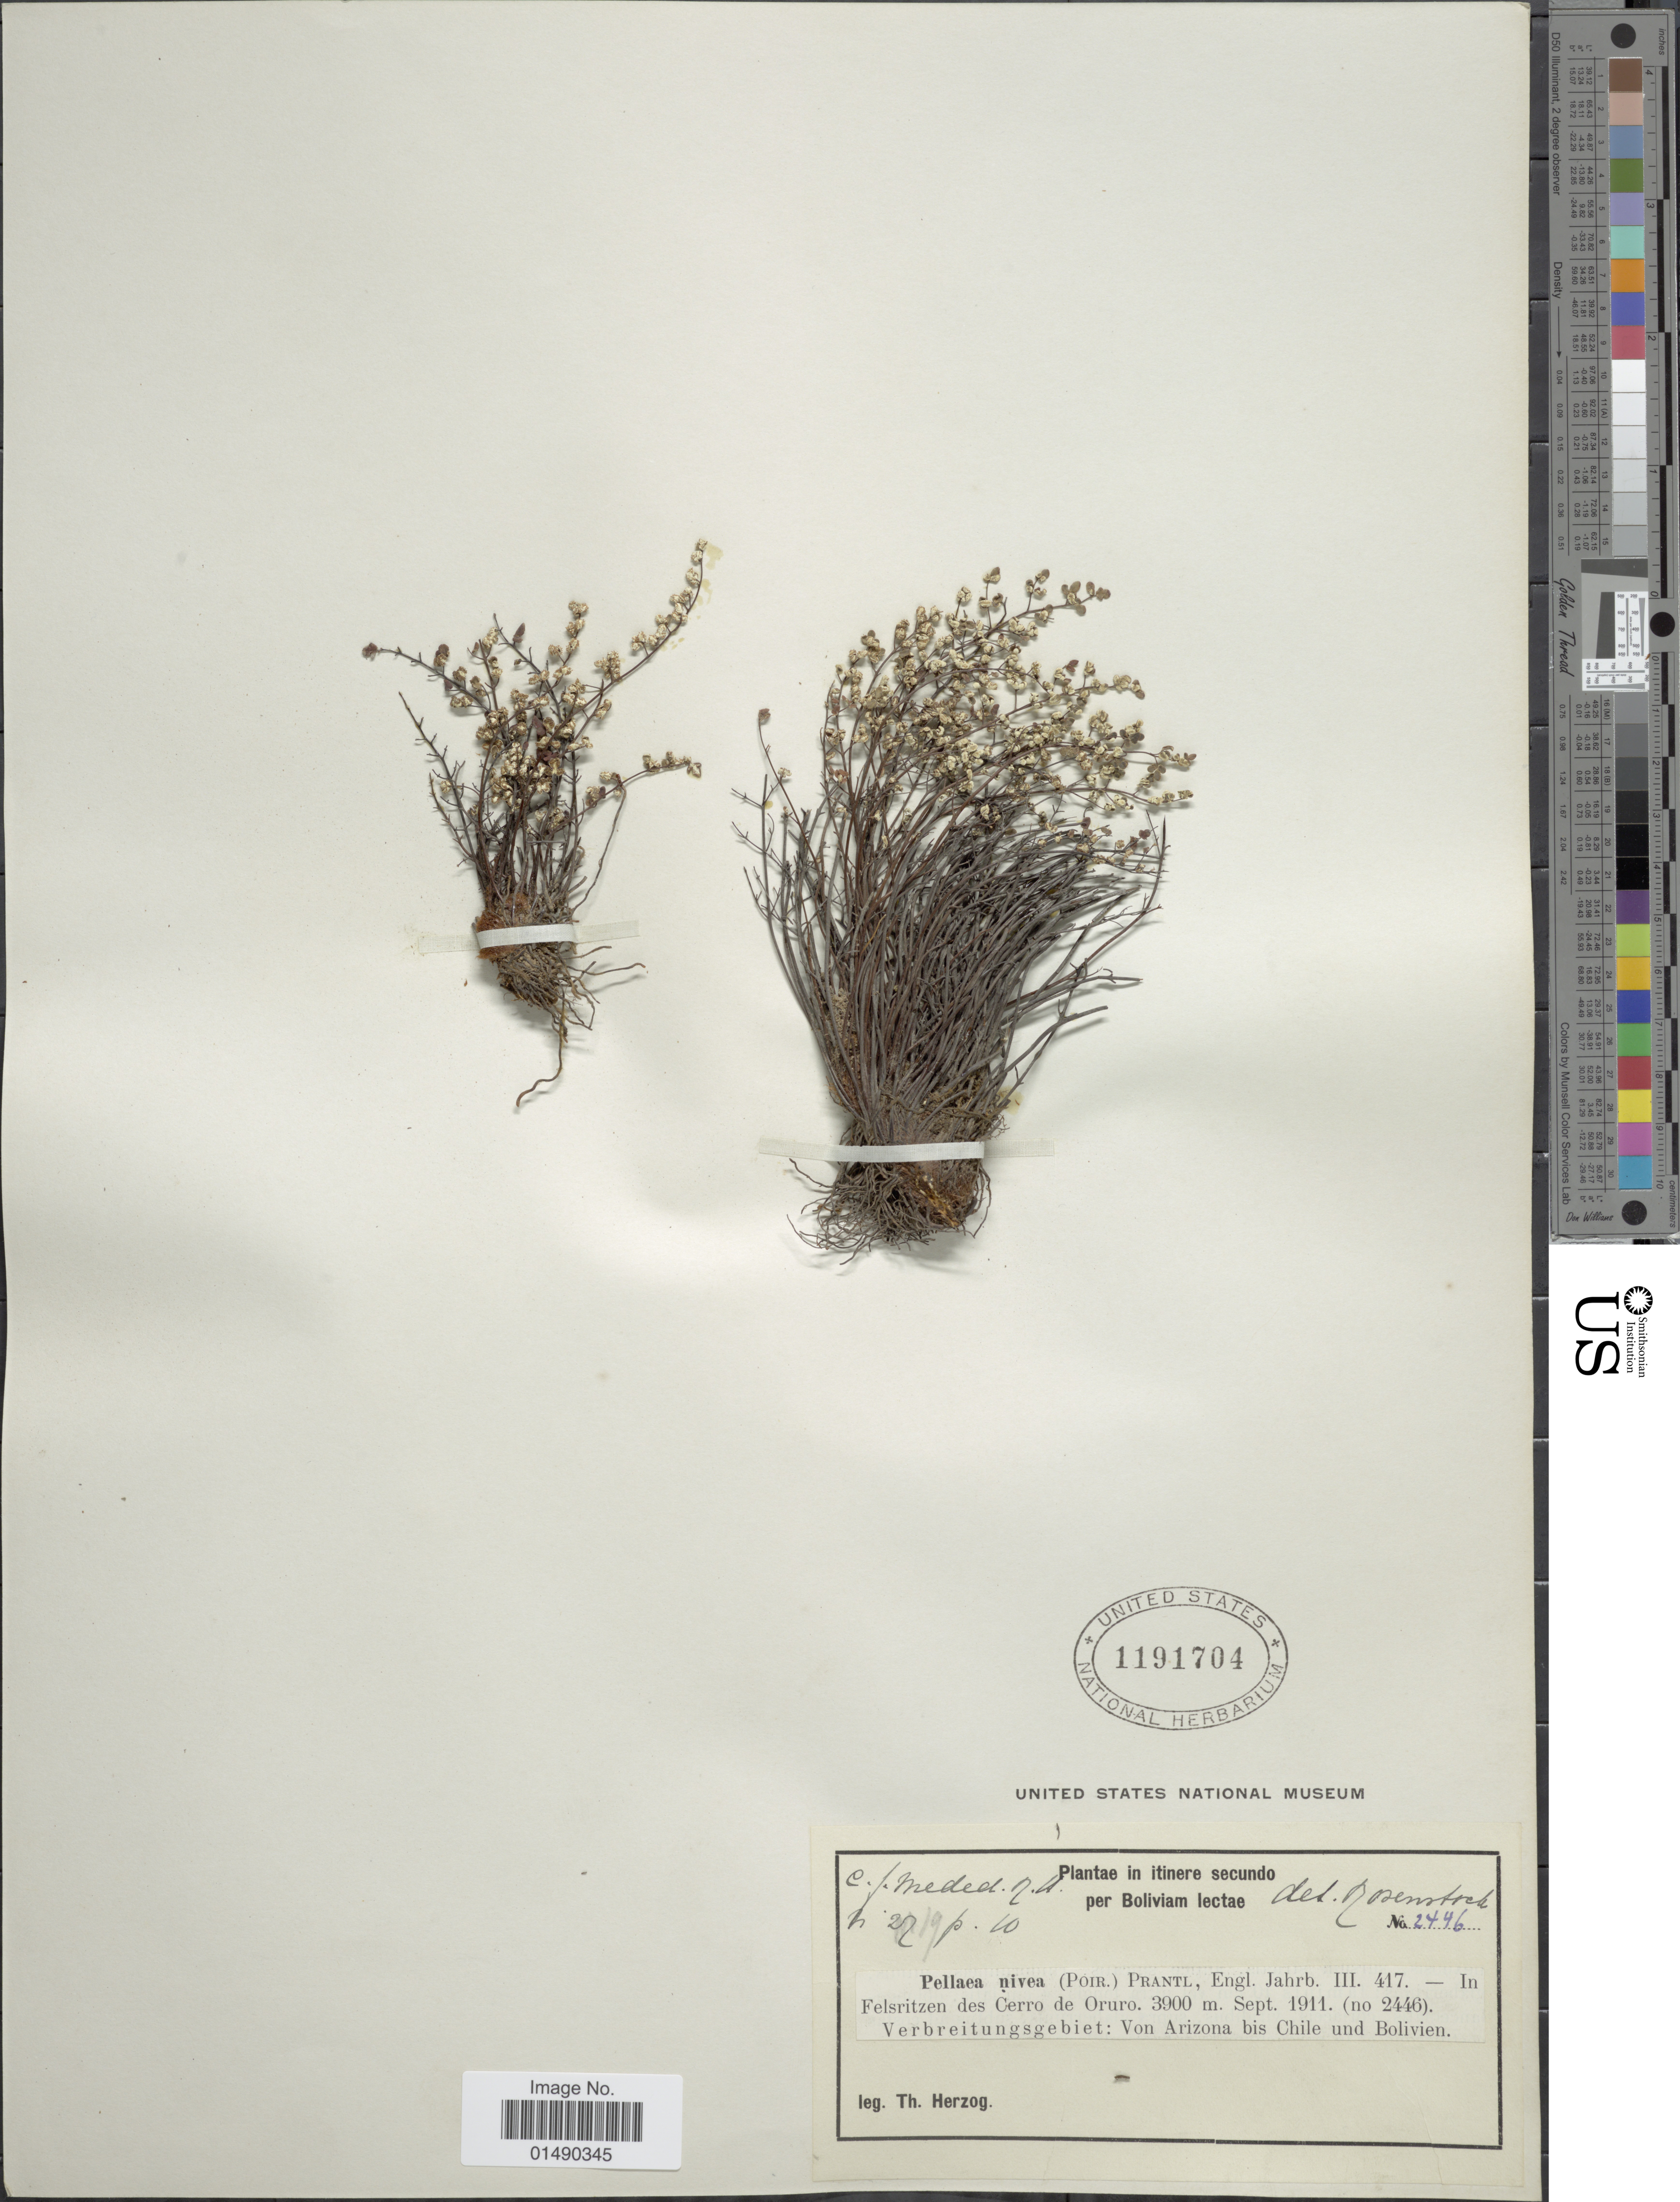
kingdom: Plantae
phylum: Tracheophyta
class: Polypodiopsida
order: Polypodiales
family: Pteridaceae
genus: Argyrochosma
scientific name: Argyrochosma nivea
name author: (Poir.) Windham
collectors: T. K. J. Herzog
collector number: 2446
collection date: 1911-09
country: Bolivia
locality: Boliviam. Verbreitungsgebiet: Von Arizona bis Chile und Bolivien.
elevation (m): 3900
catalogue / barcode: US 1191704